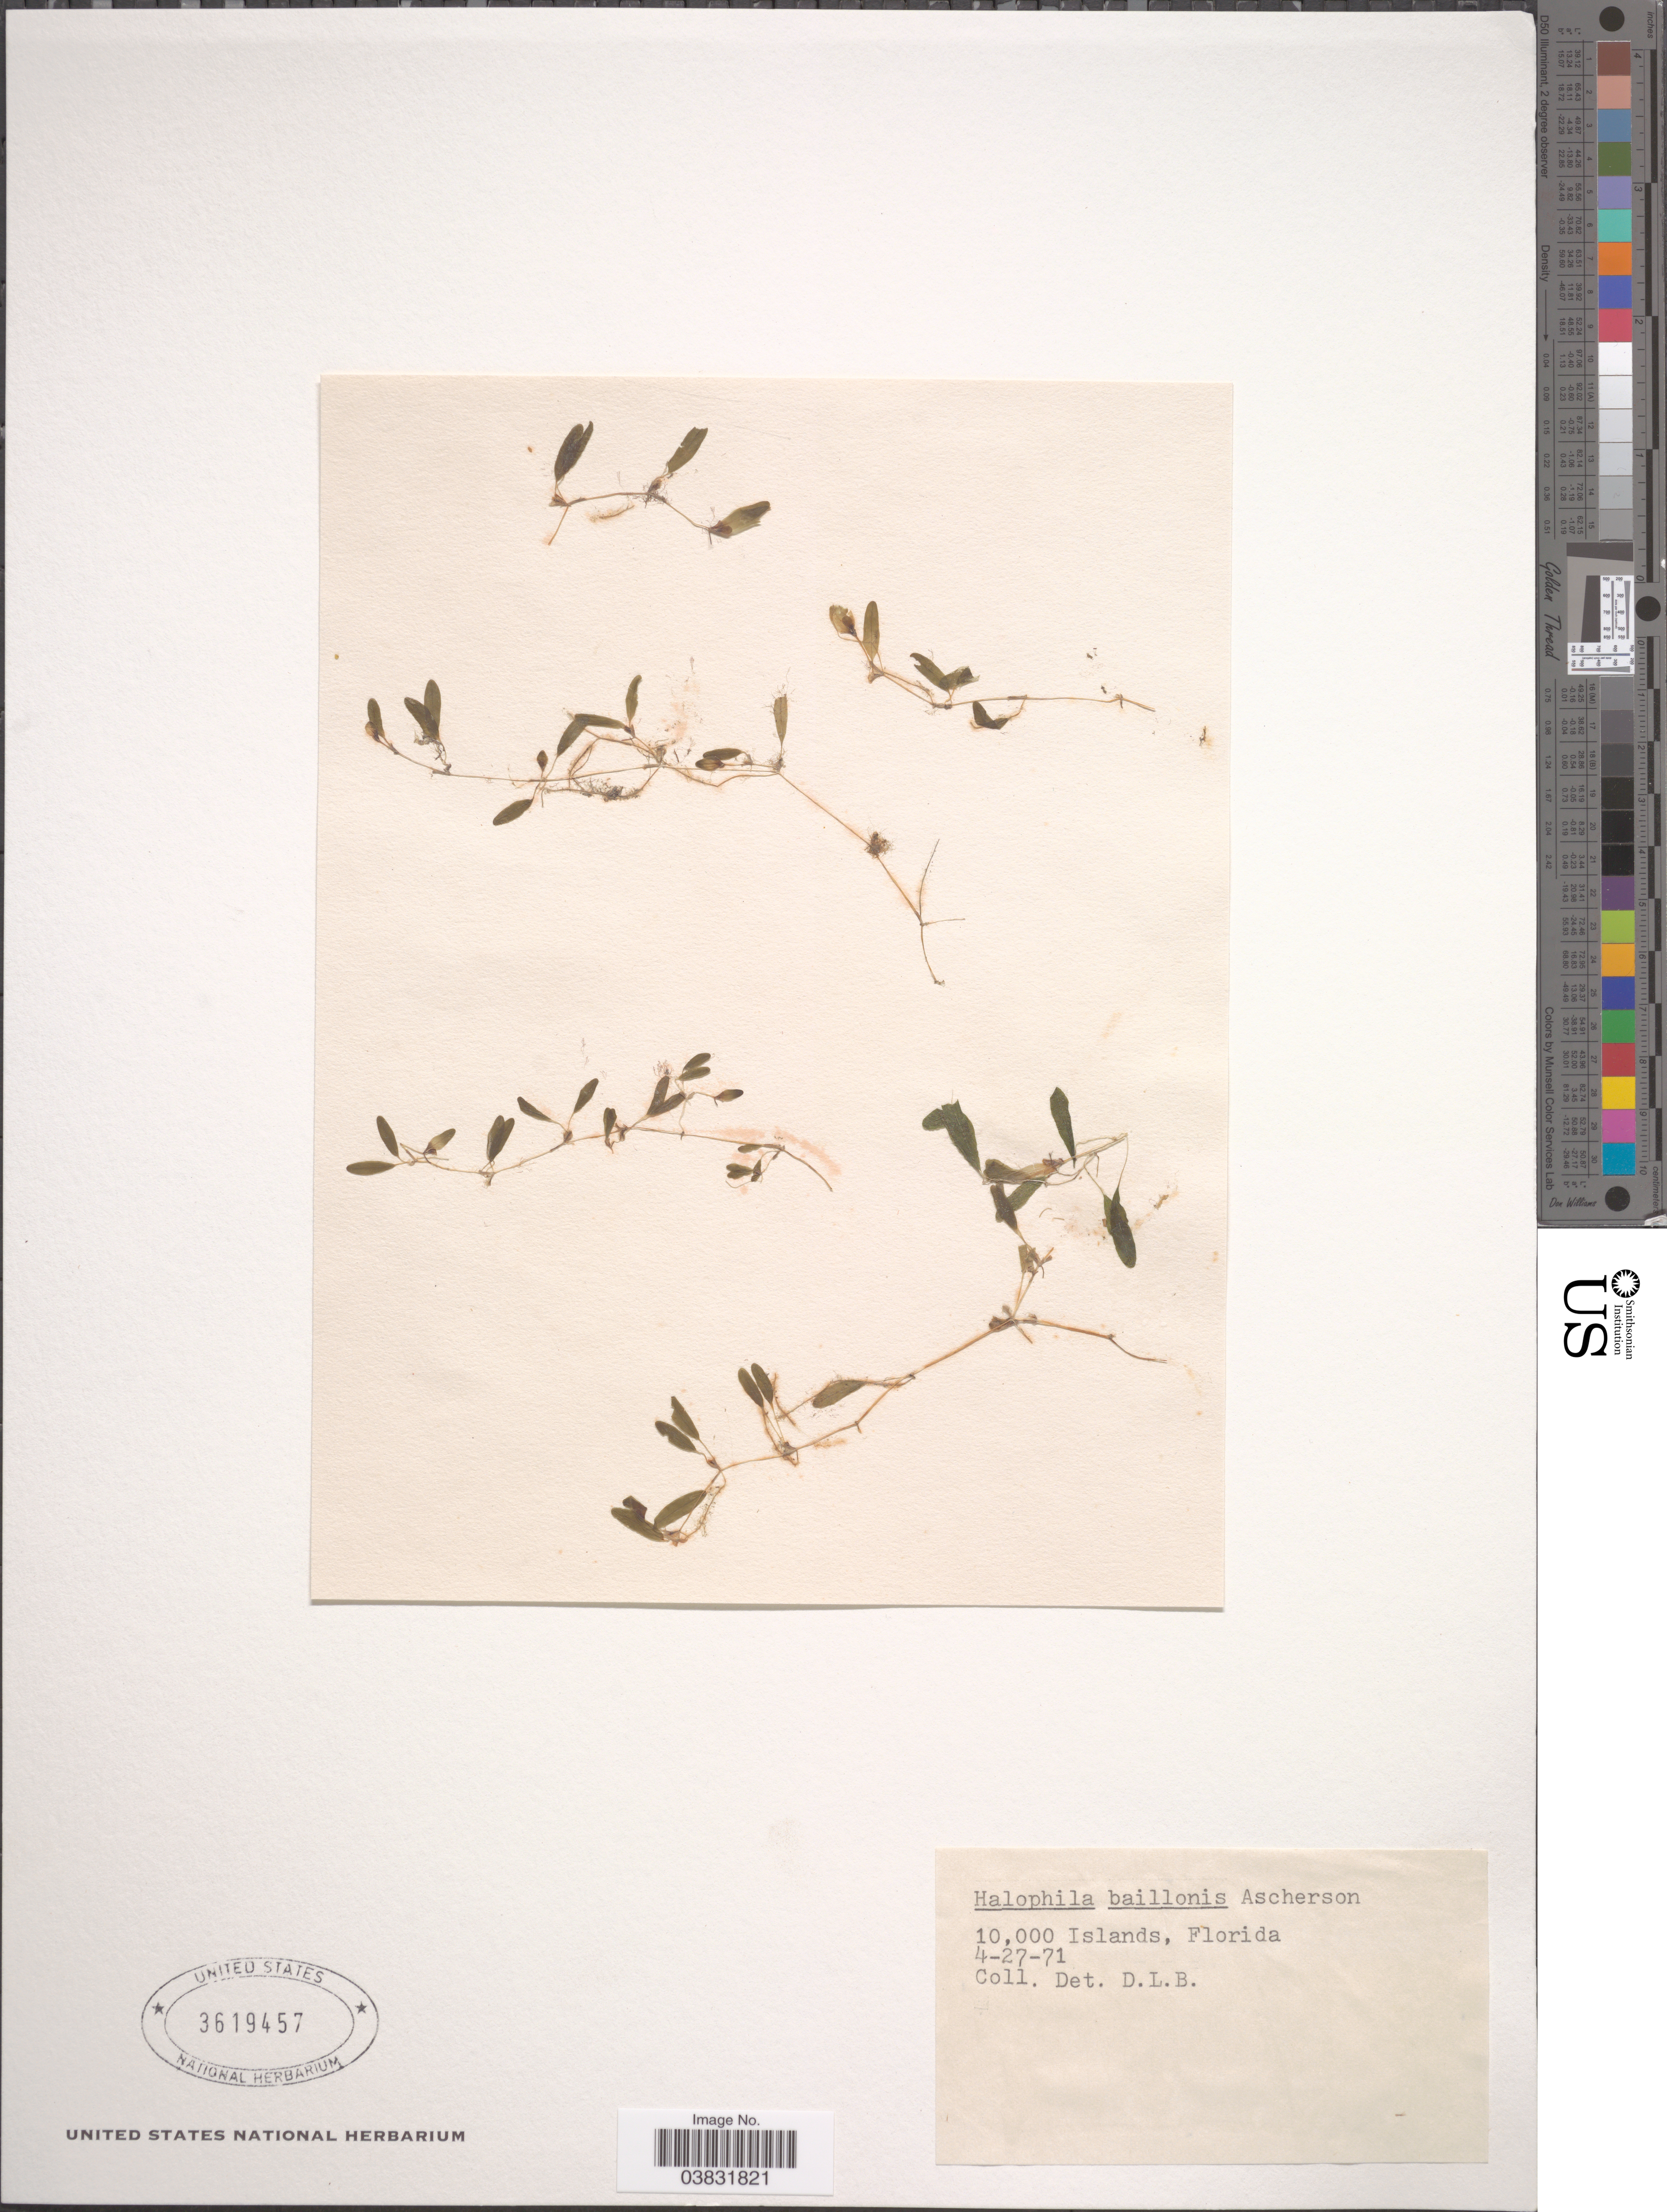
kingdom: Plantae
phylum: Tracheophyta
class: Liliopsida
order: Alismatales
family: Hydrocharitaceae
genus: Halophila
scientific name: Halophila baillonis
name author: Asch. ex Dickie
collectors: D. L. B.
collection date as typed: Transcribed d/m/y: 27/4/71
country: United States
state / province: Florida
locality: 10000 Islands.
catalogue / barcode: US 3619457